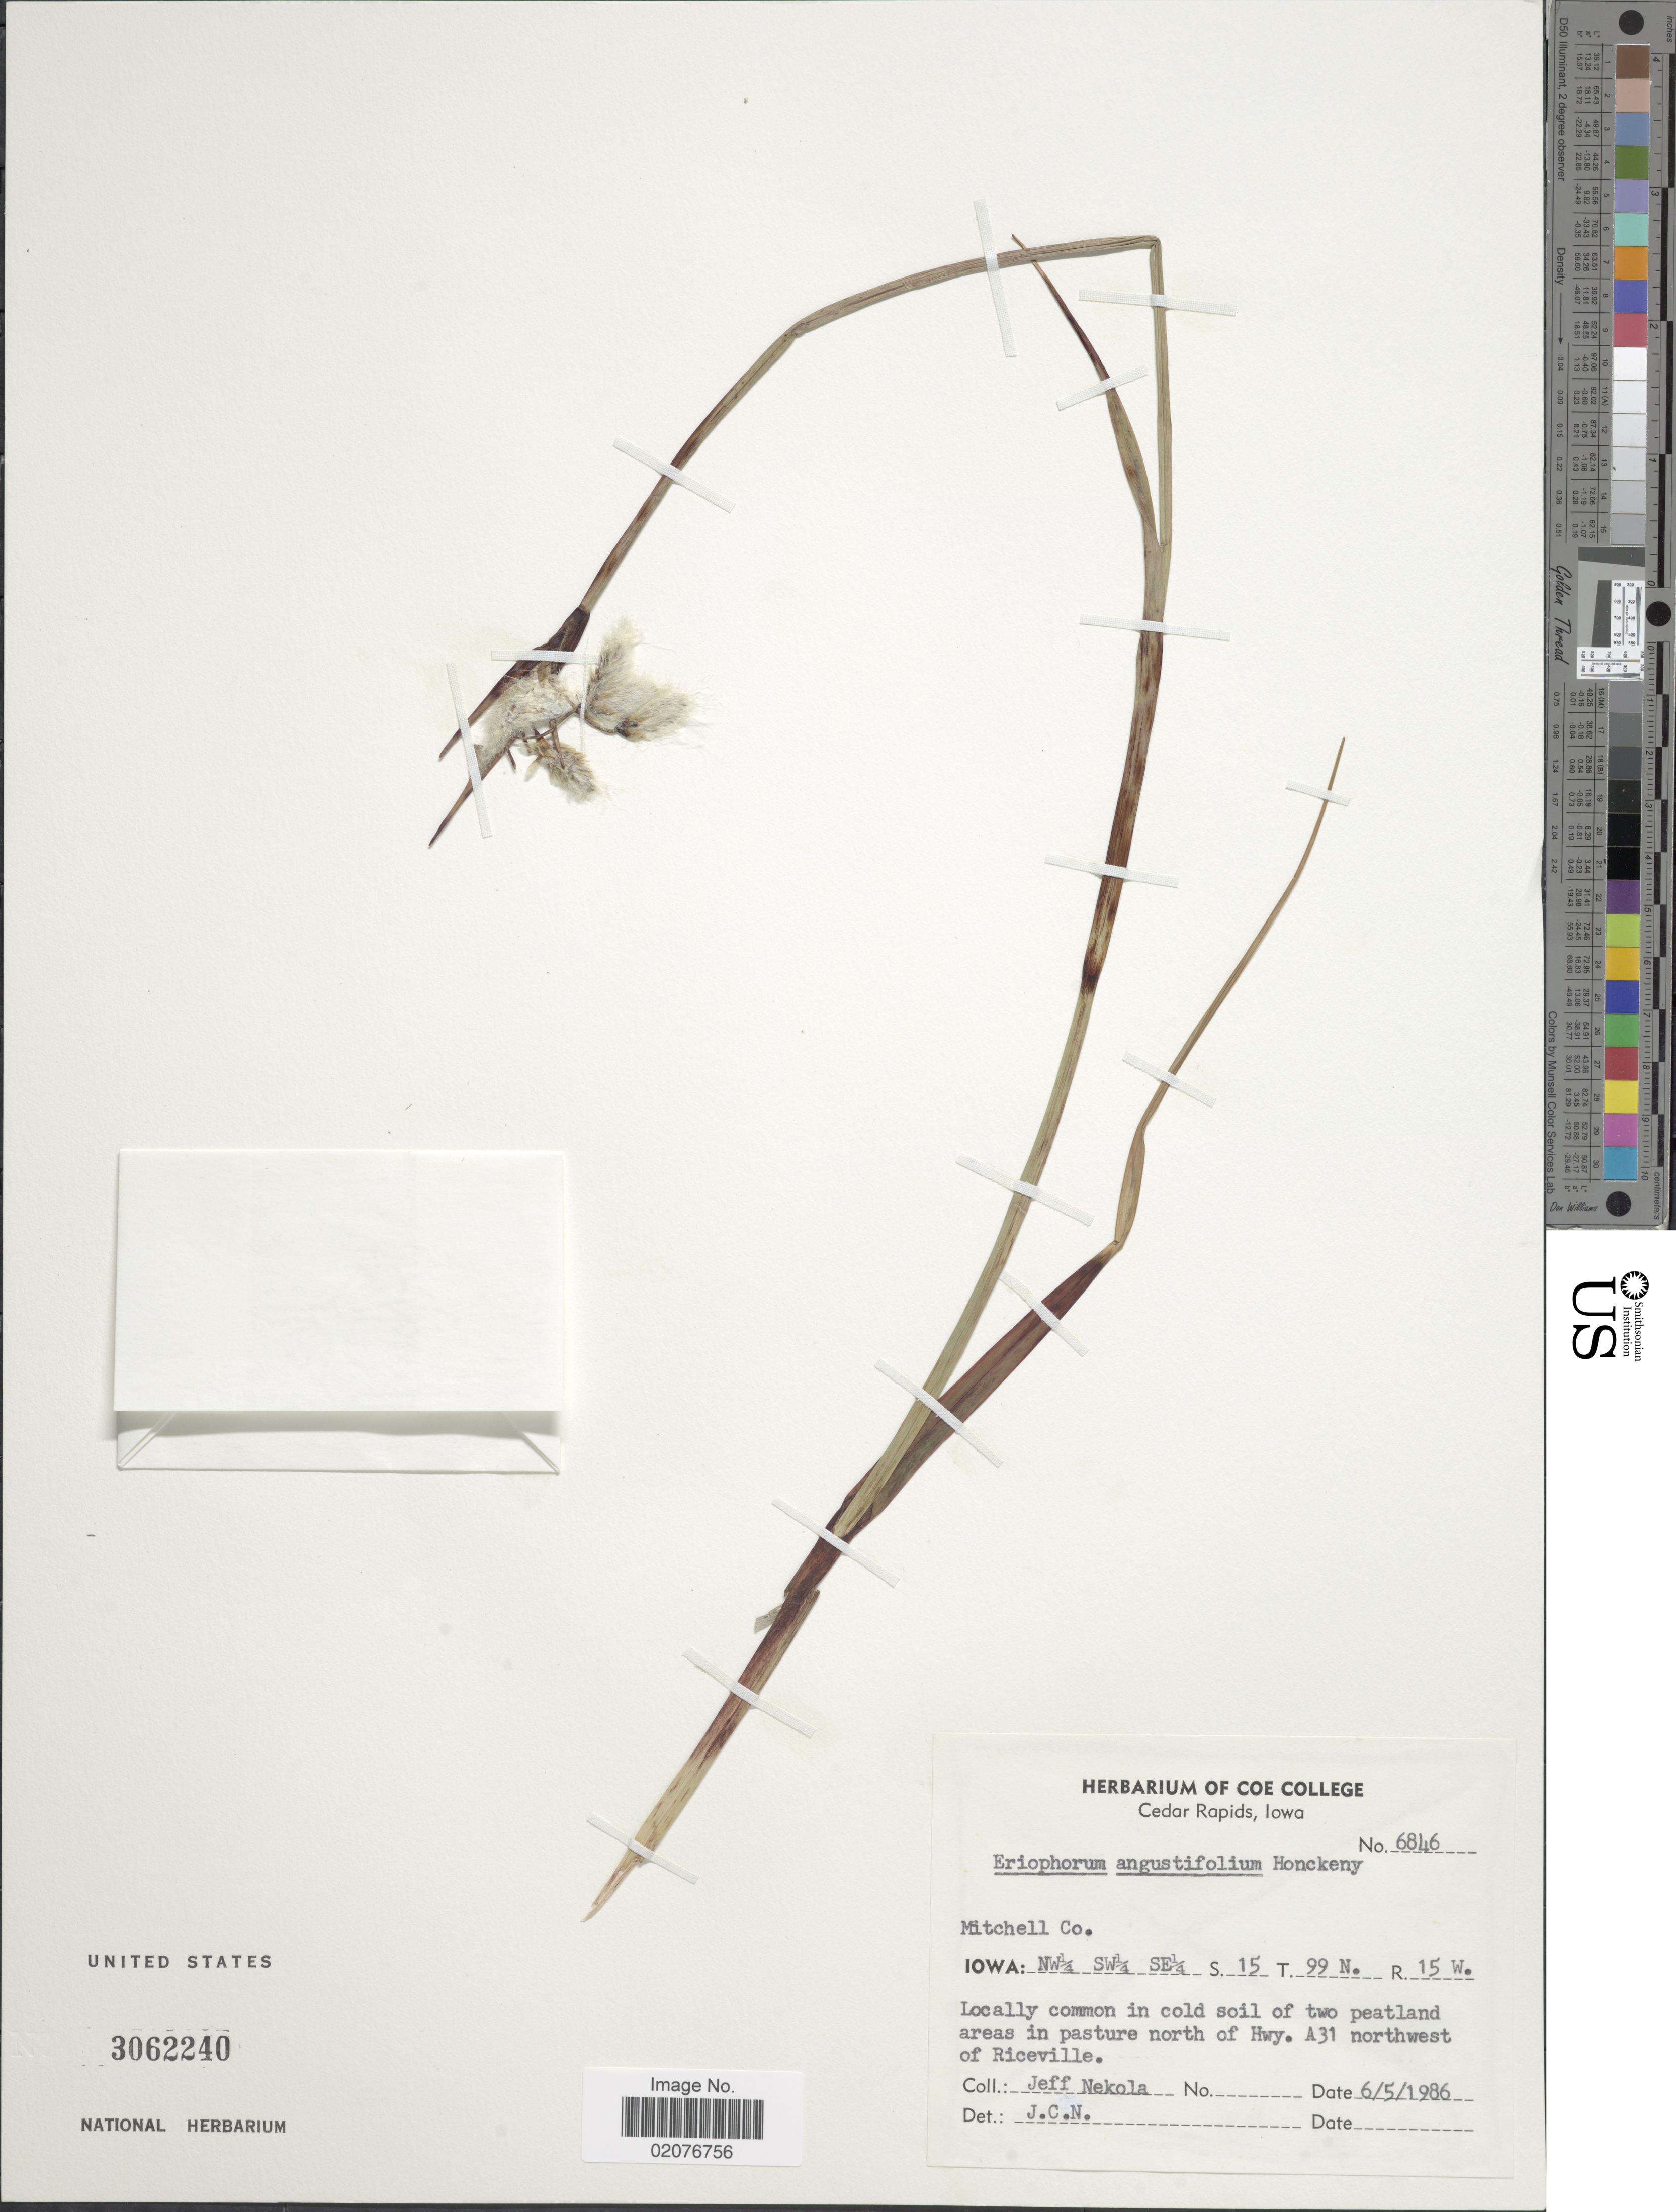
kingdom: Plantae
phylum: Tracheophyta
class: Liliopsida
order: Poales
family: Cyperaceae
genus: Eriophorum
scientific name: Eriophorum angustifolium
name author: Honck.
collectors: J. Nekola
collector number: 6846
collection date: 1986-06-05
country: United States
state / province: Iowa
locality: NW¼ SW¼ SE¼ S 15 T 99 N R 15 W, Locally common in cold soil of two peatland areas in pasture north of Hwy A31 northwest of Riceville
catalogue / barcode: US 3062240